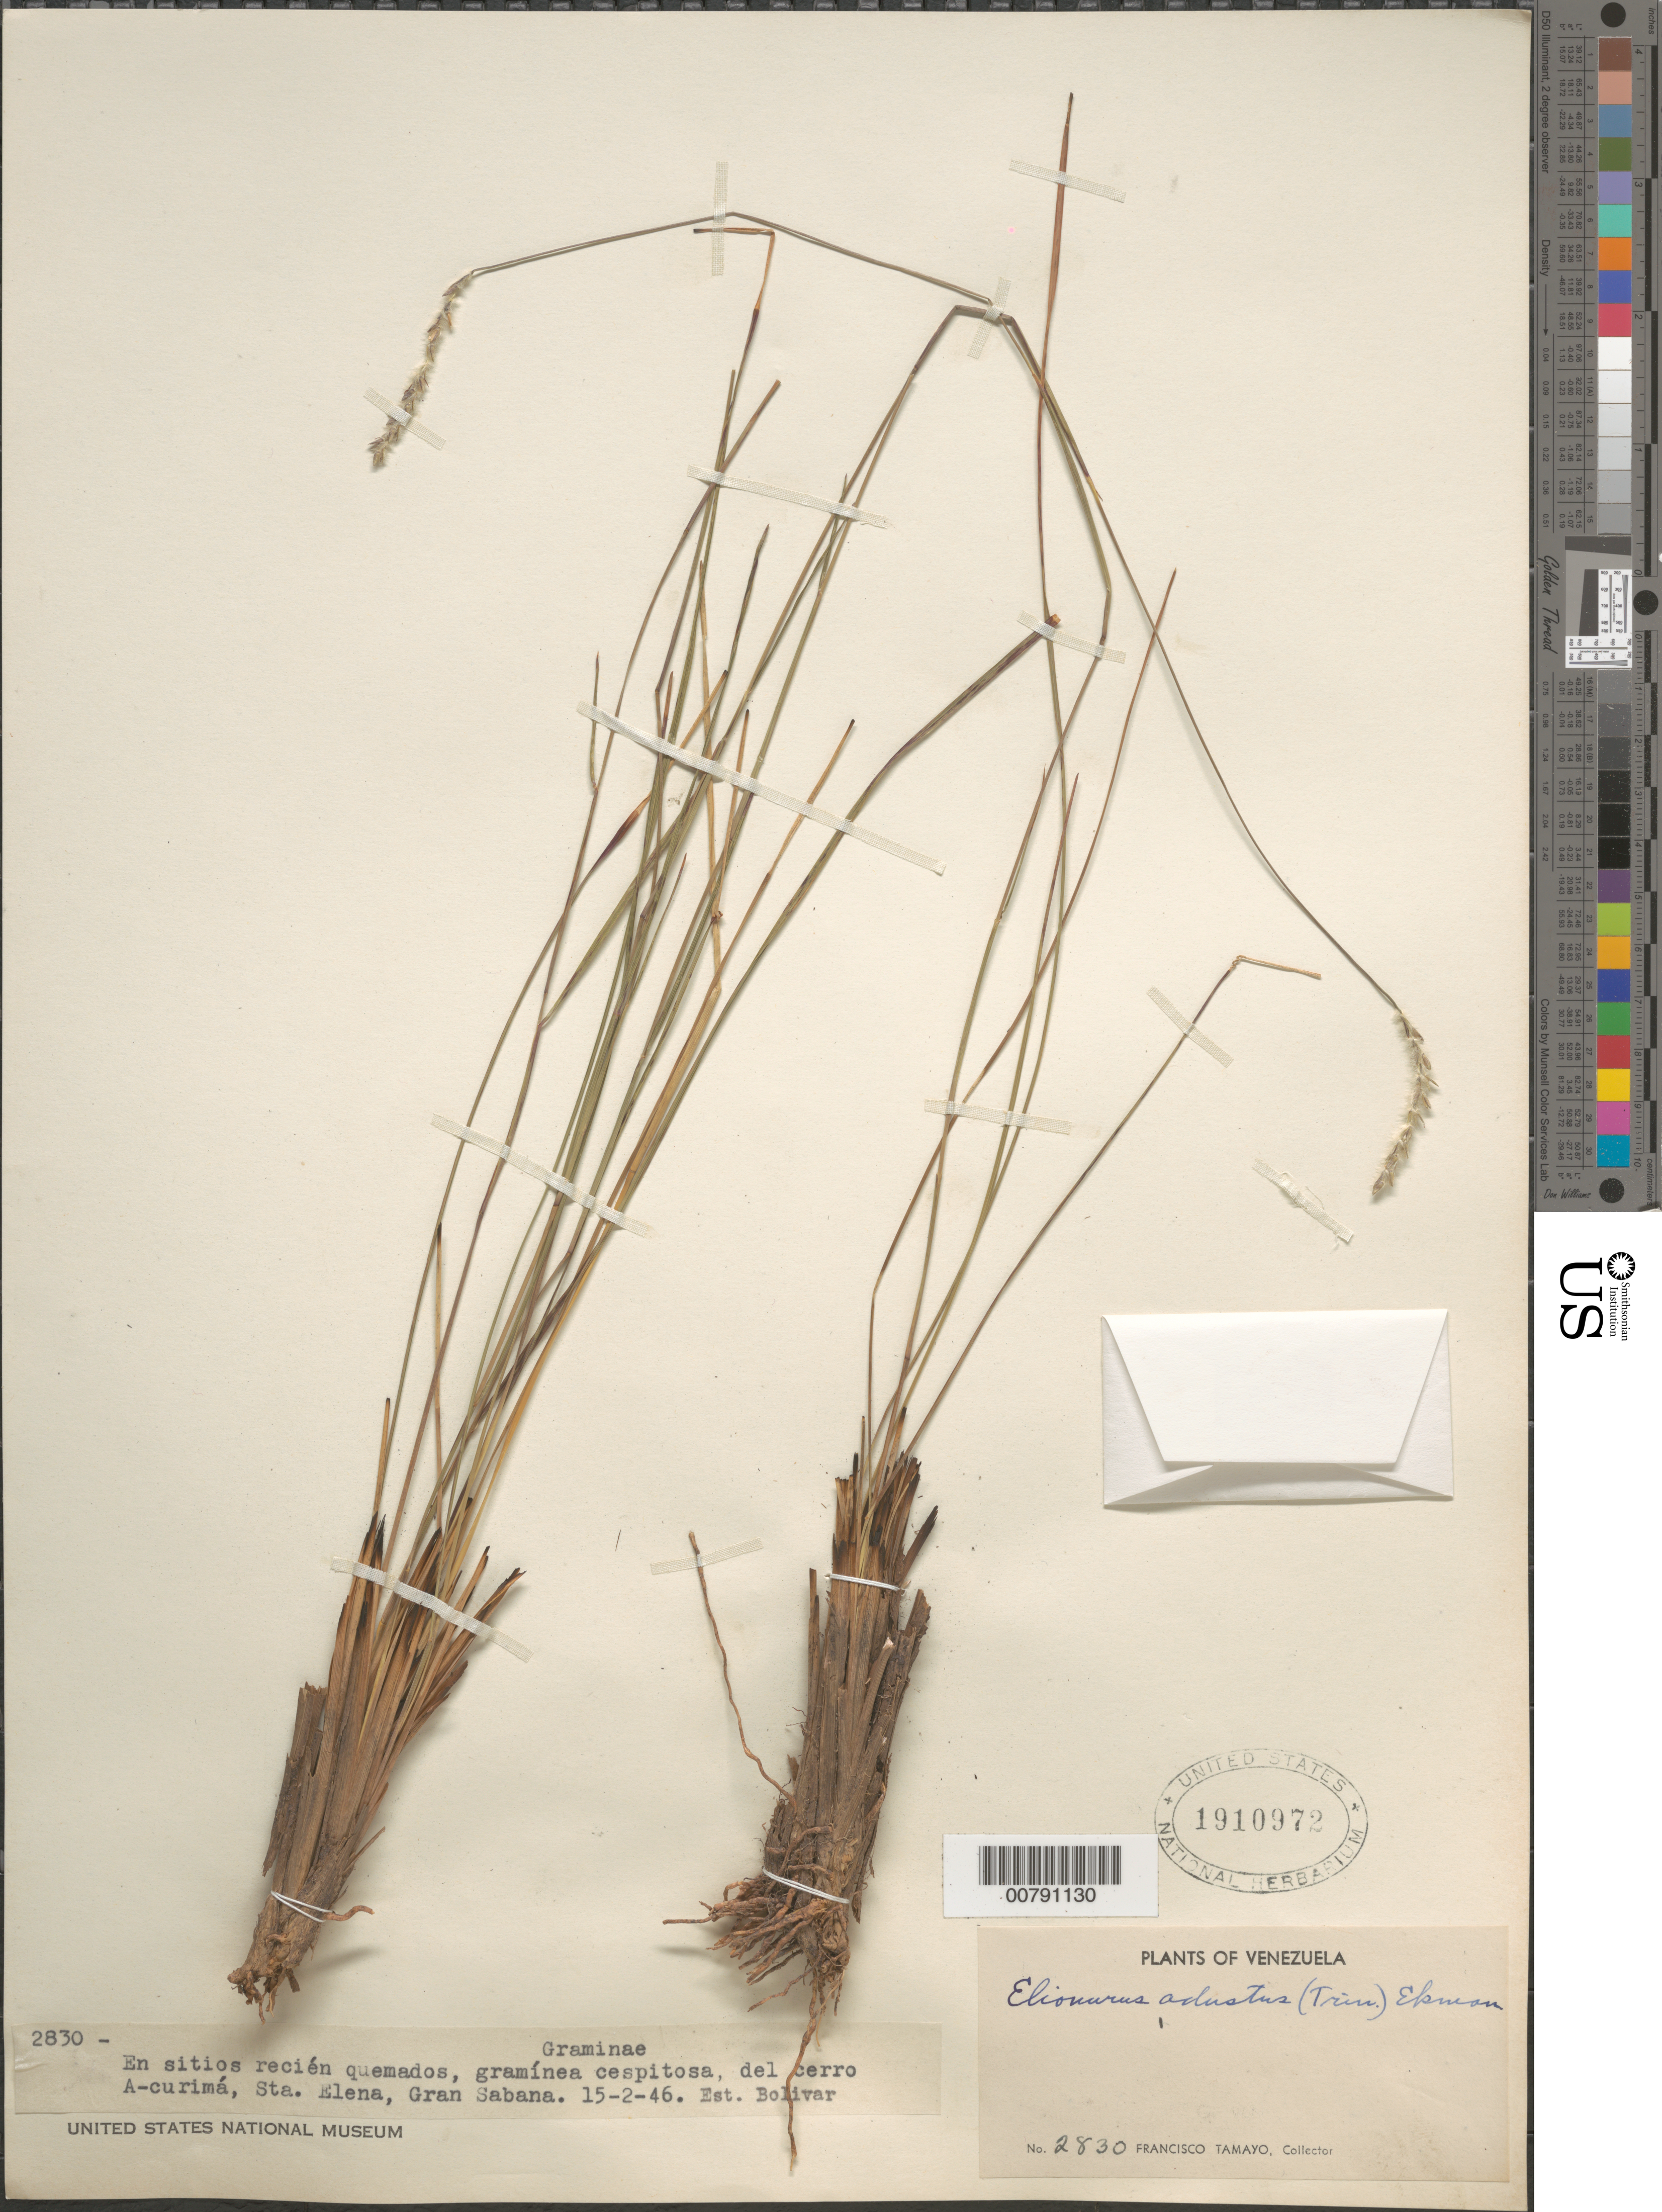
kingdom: Plantae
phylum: Tracheophyta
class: Liliopsida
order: Poales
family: Poaceae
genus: Elionurus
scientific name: Elionurus muticus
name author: (Spreng.) Kuntze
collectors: F. Tamayo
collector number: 2830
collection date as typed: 15-Feb-46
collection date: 1946-02-15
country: Venezuela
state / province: Bolívar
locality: Gran Sabana, Sta. Elena, Cerro de Acurimá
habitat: Sitios recién quemados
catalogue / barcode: US 1910972